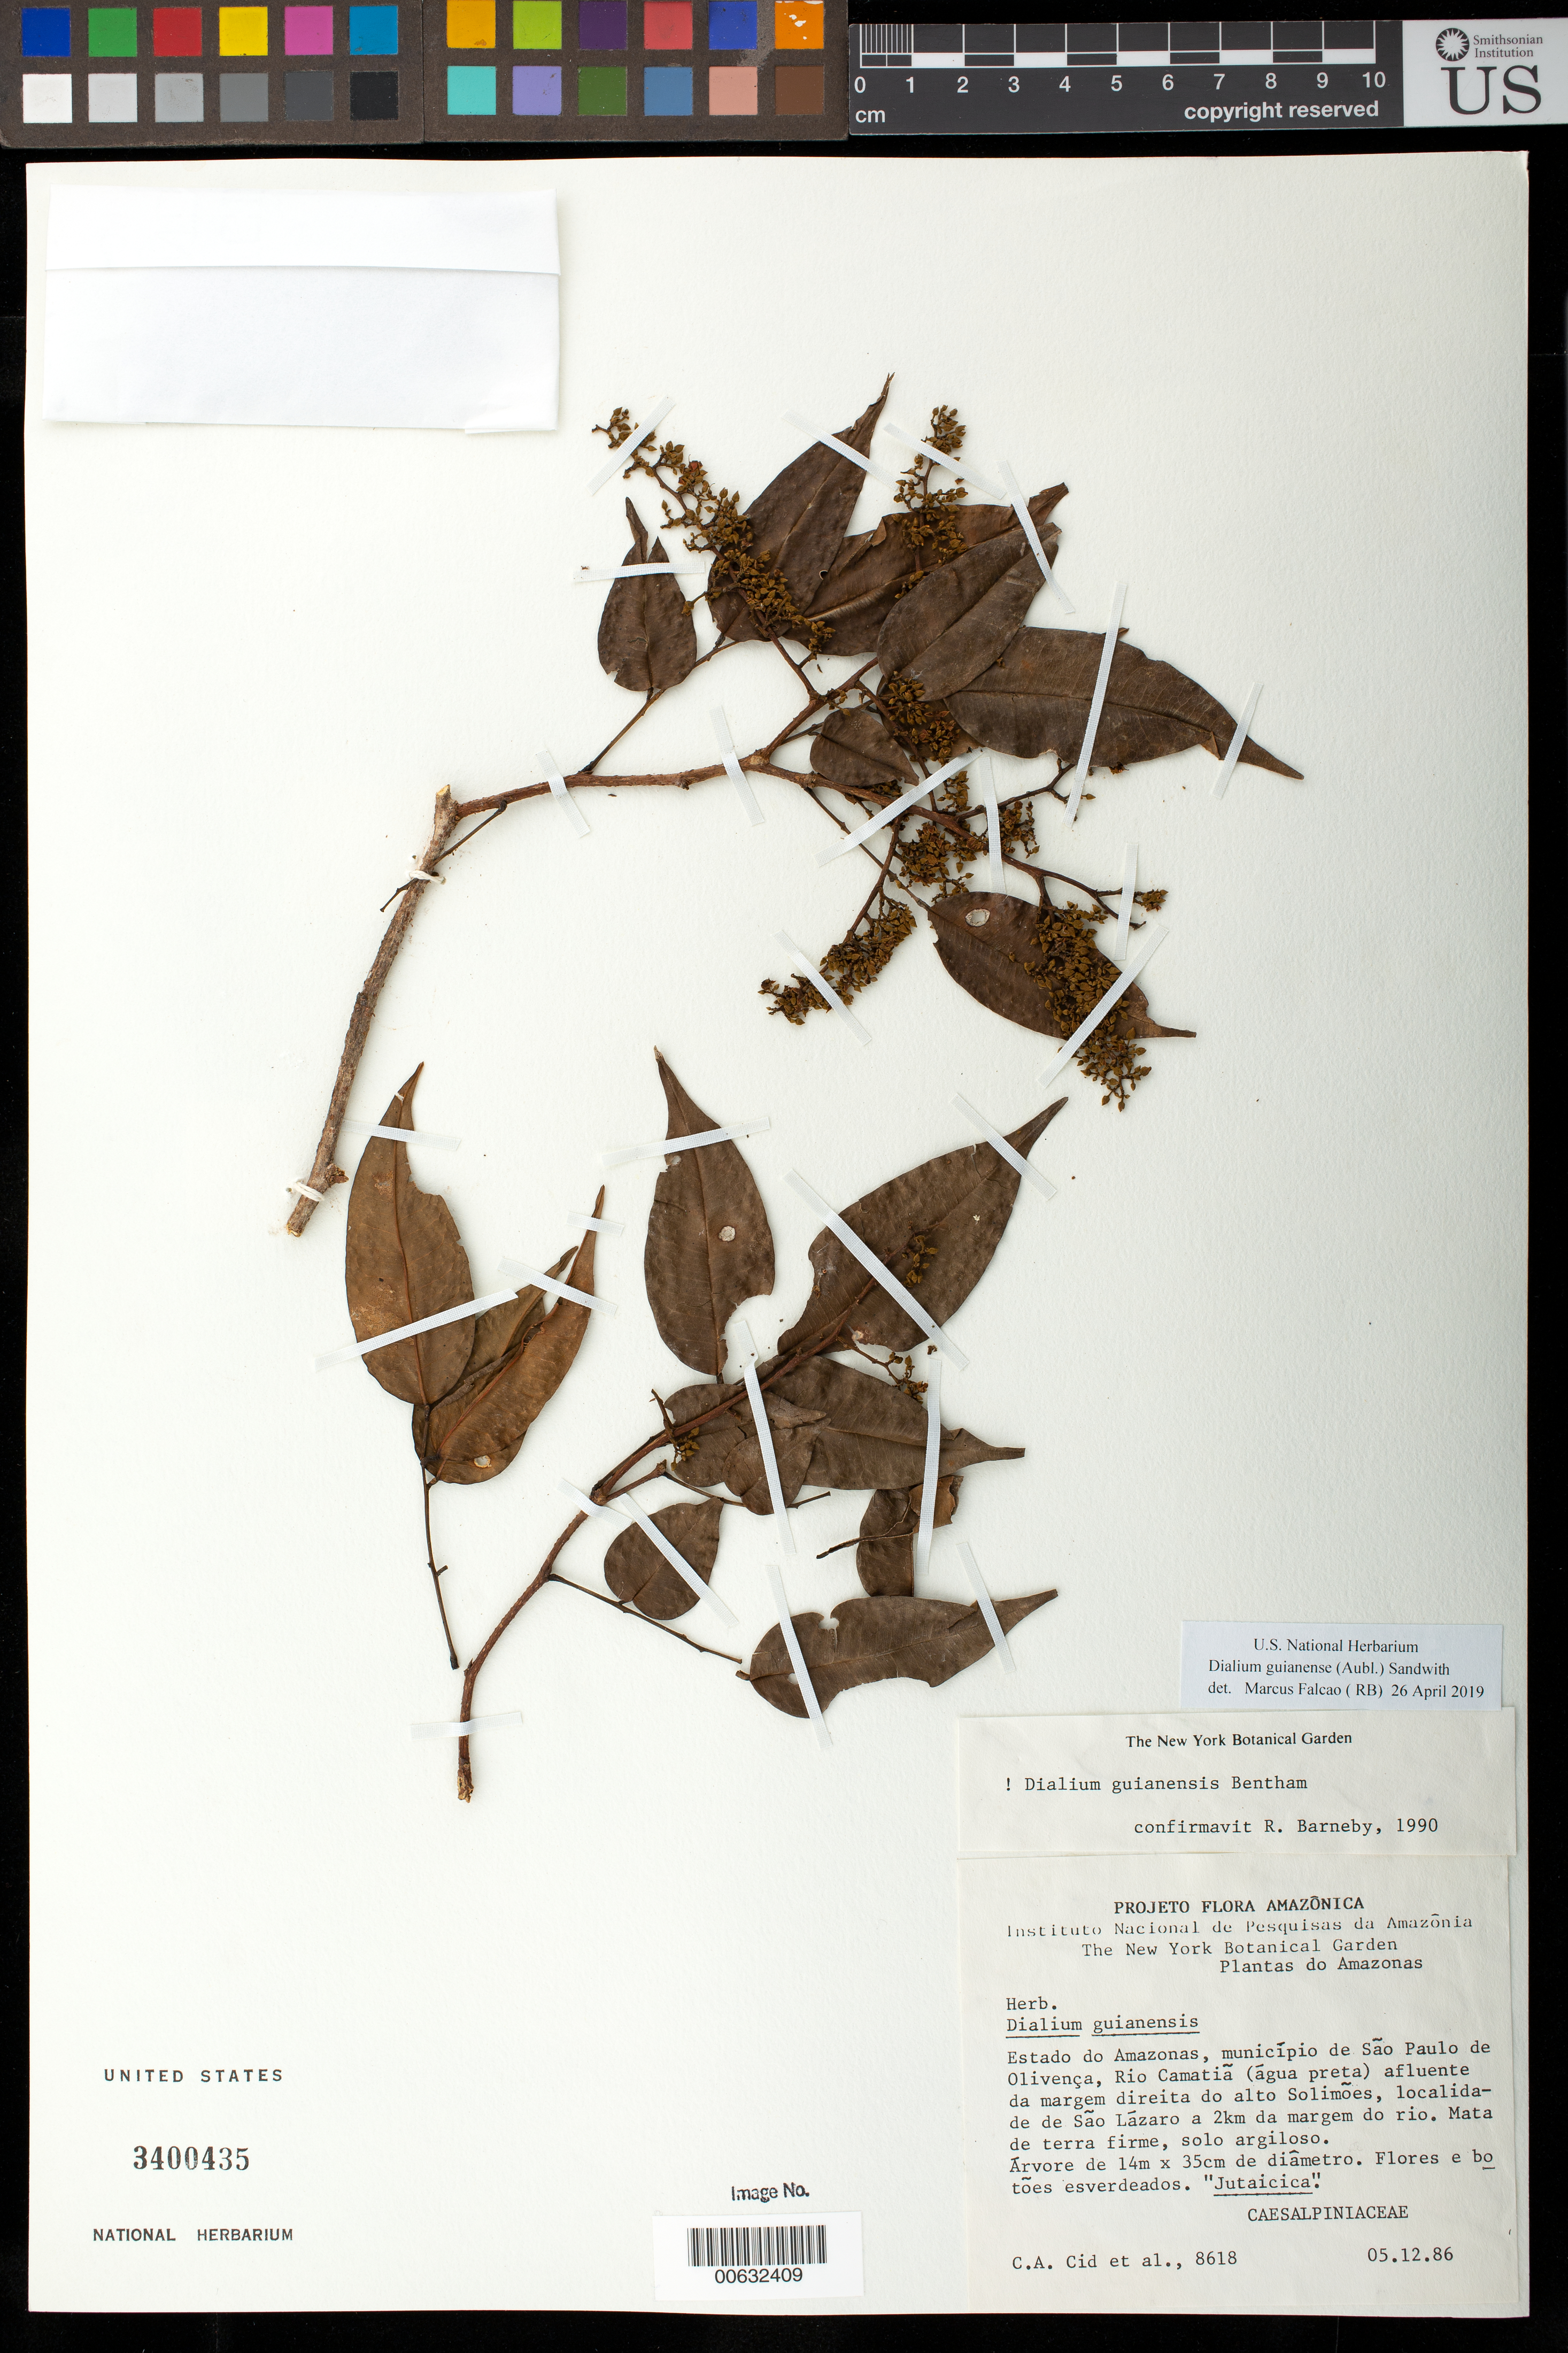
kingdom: Plantae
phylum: Tracheophyta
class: Magnoliopsida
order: Fabales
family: Fabaceae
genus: Dialium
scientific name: Dialium guianense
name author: (Aubl.) Sandwith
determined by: Falcão, Marcus J.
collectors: C. A. Cid Ferreira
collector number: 8618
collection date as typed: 05 Dec 1986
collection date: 1986-12-05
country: Brazil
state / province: Amazonas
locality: São Paulo de Olivenca, Rio Camatia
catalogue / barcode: US 3400435